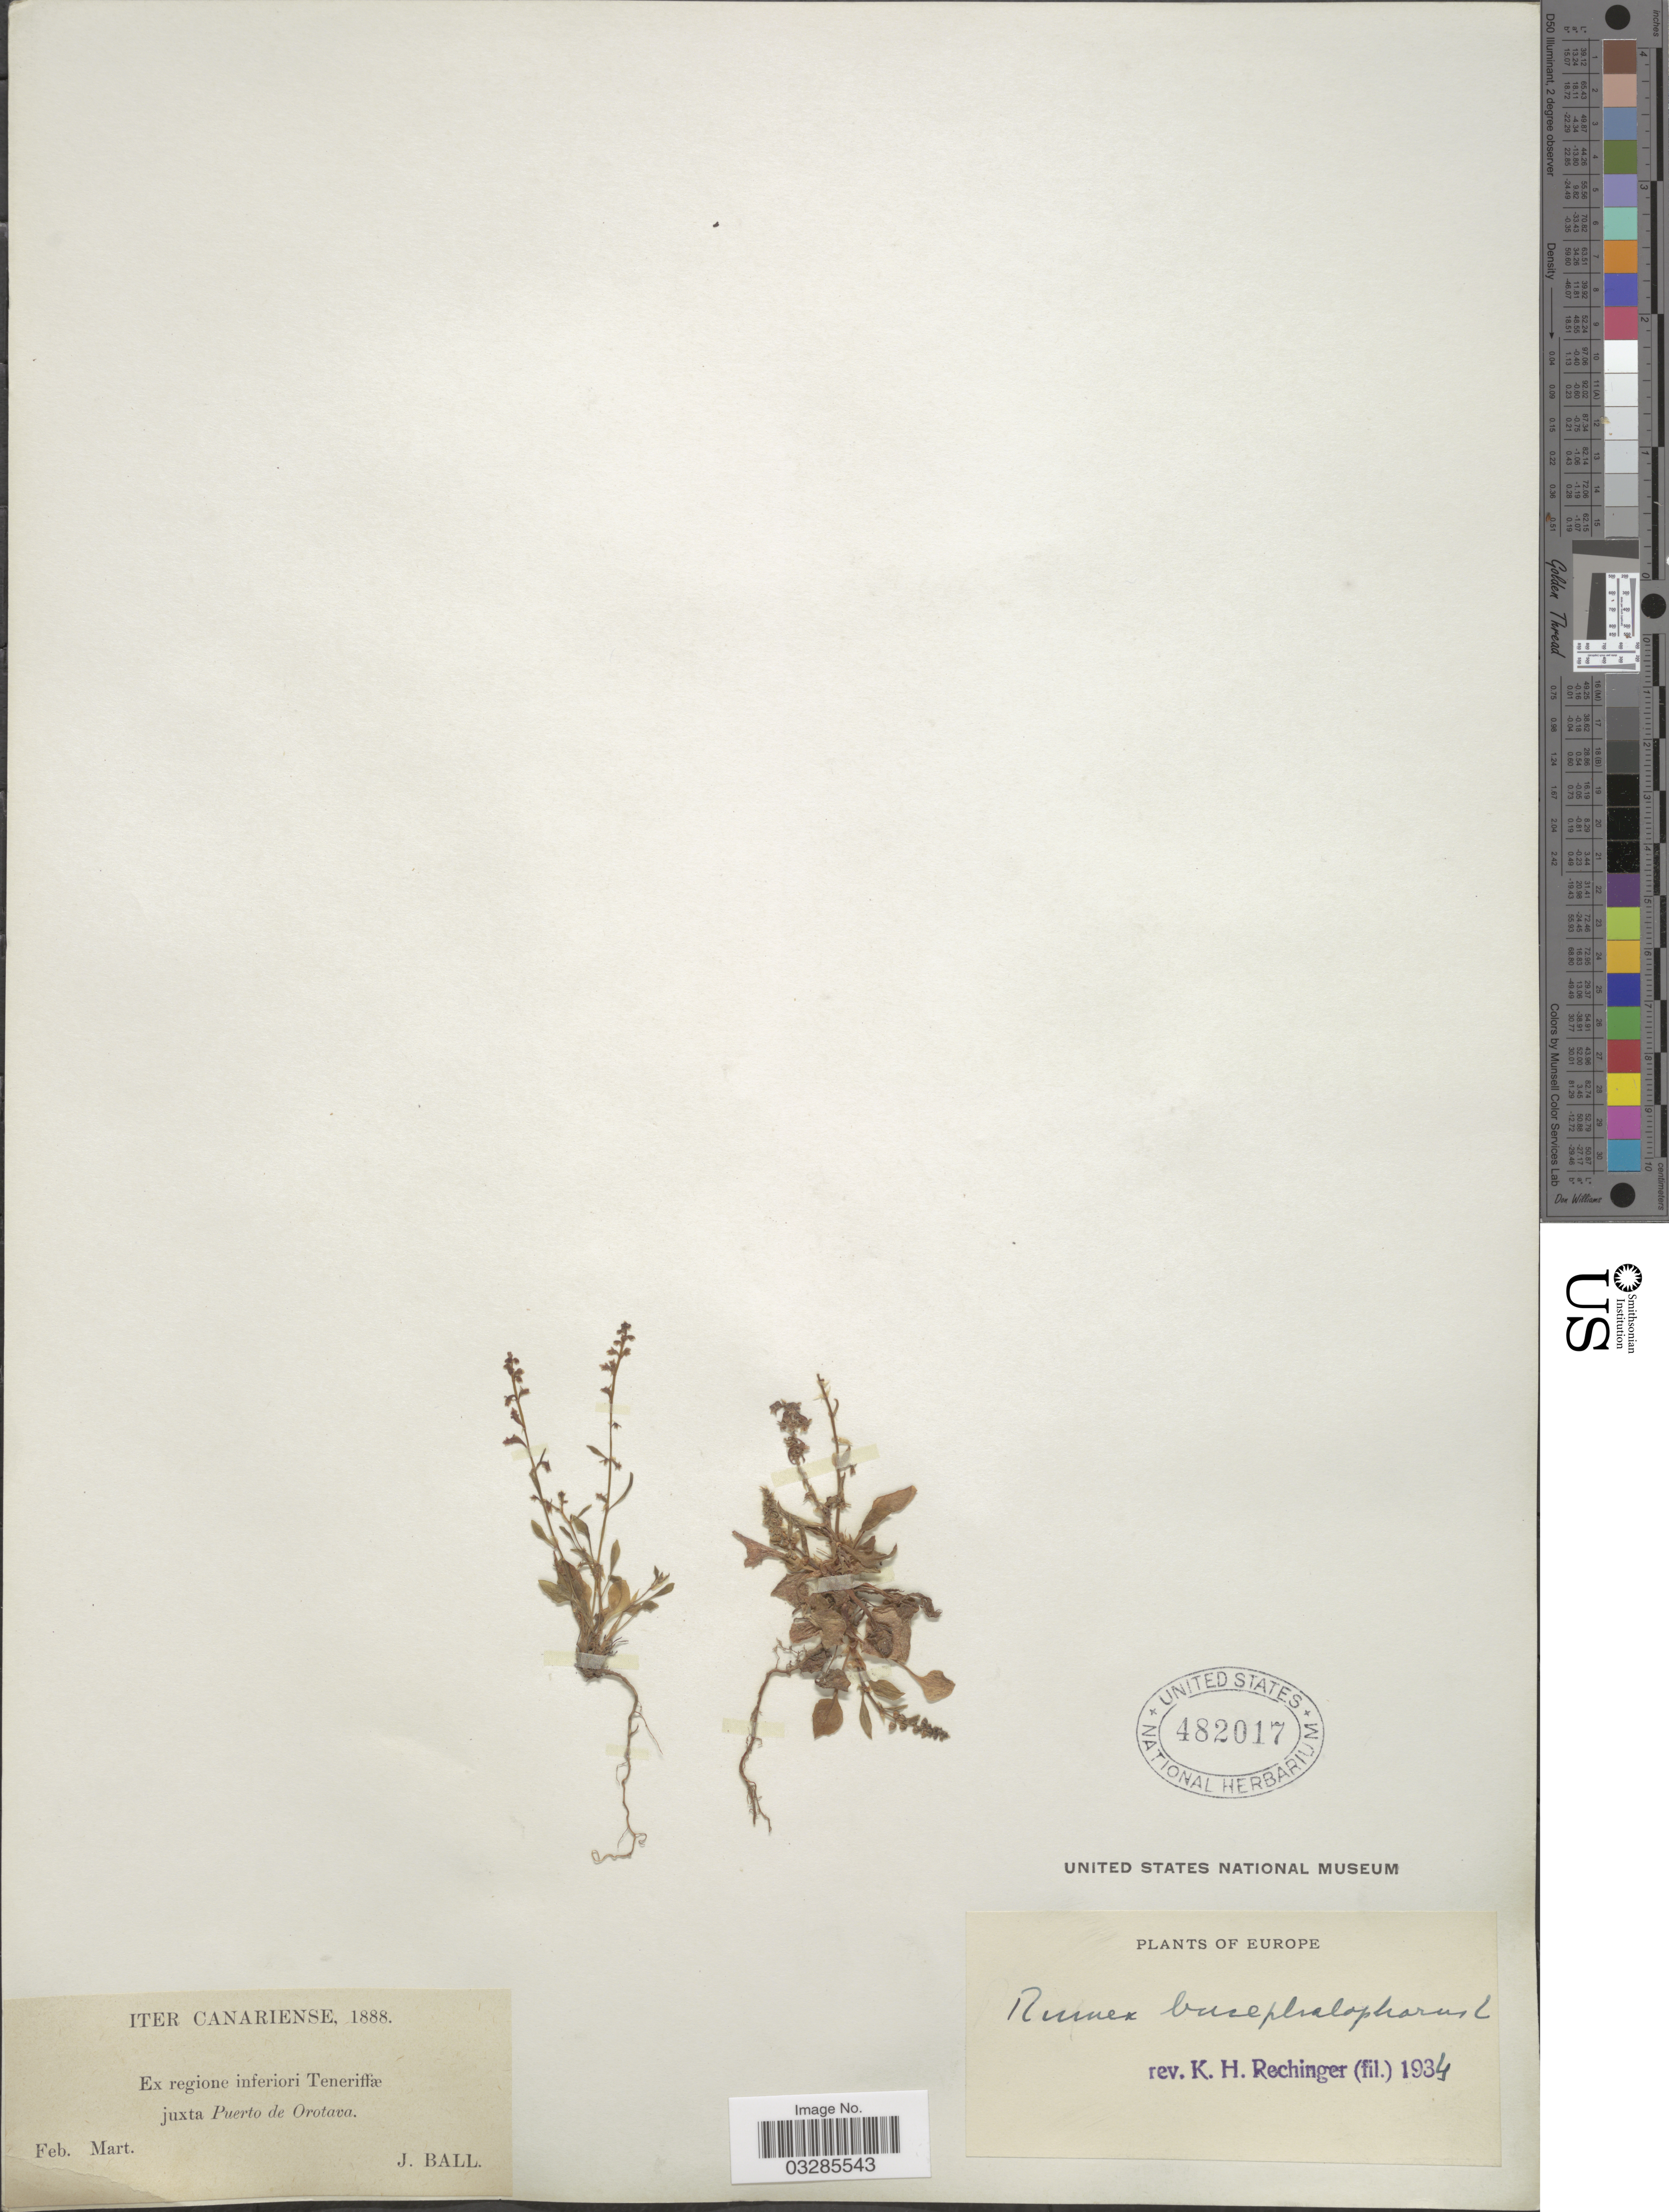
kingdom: Plantae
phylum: Tracheophyta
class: Magnoliopsida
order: Caryophyllales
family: Polygonaceae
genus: Rumex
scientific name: Rumex bucephalophorus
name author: L.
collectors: J. Ball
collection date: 1888-02/1888-03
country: Spain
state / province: Canarias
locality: Iter Canariense. Ex regione inferiori Teneriffae juxta Puerto de Orotava.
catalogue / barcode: US 482017